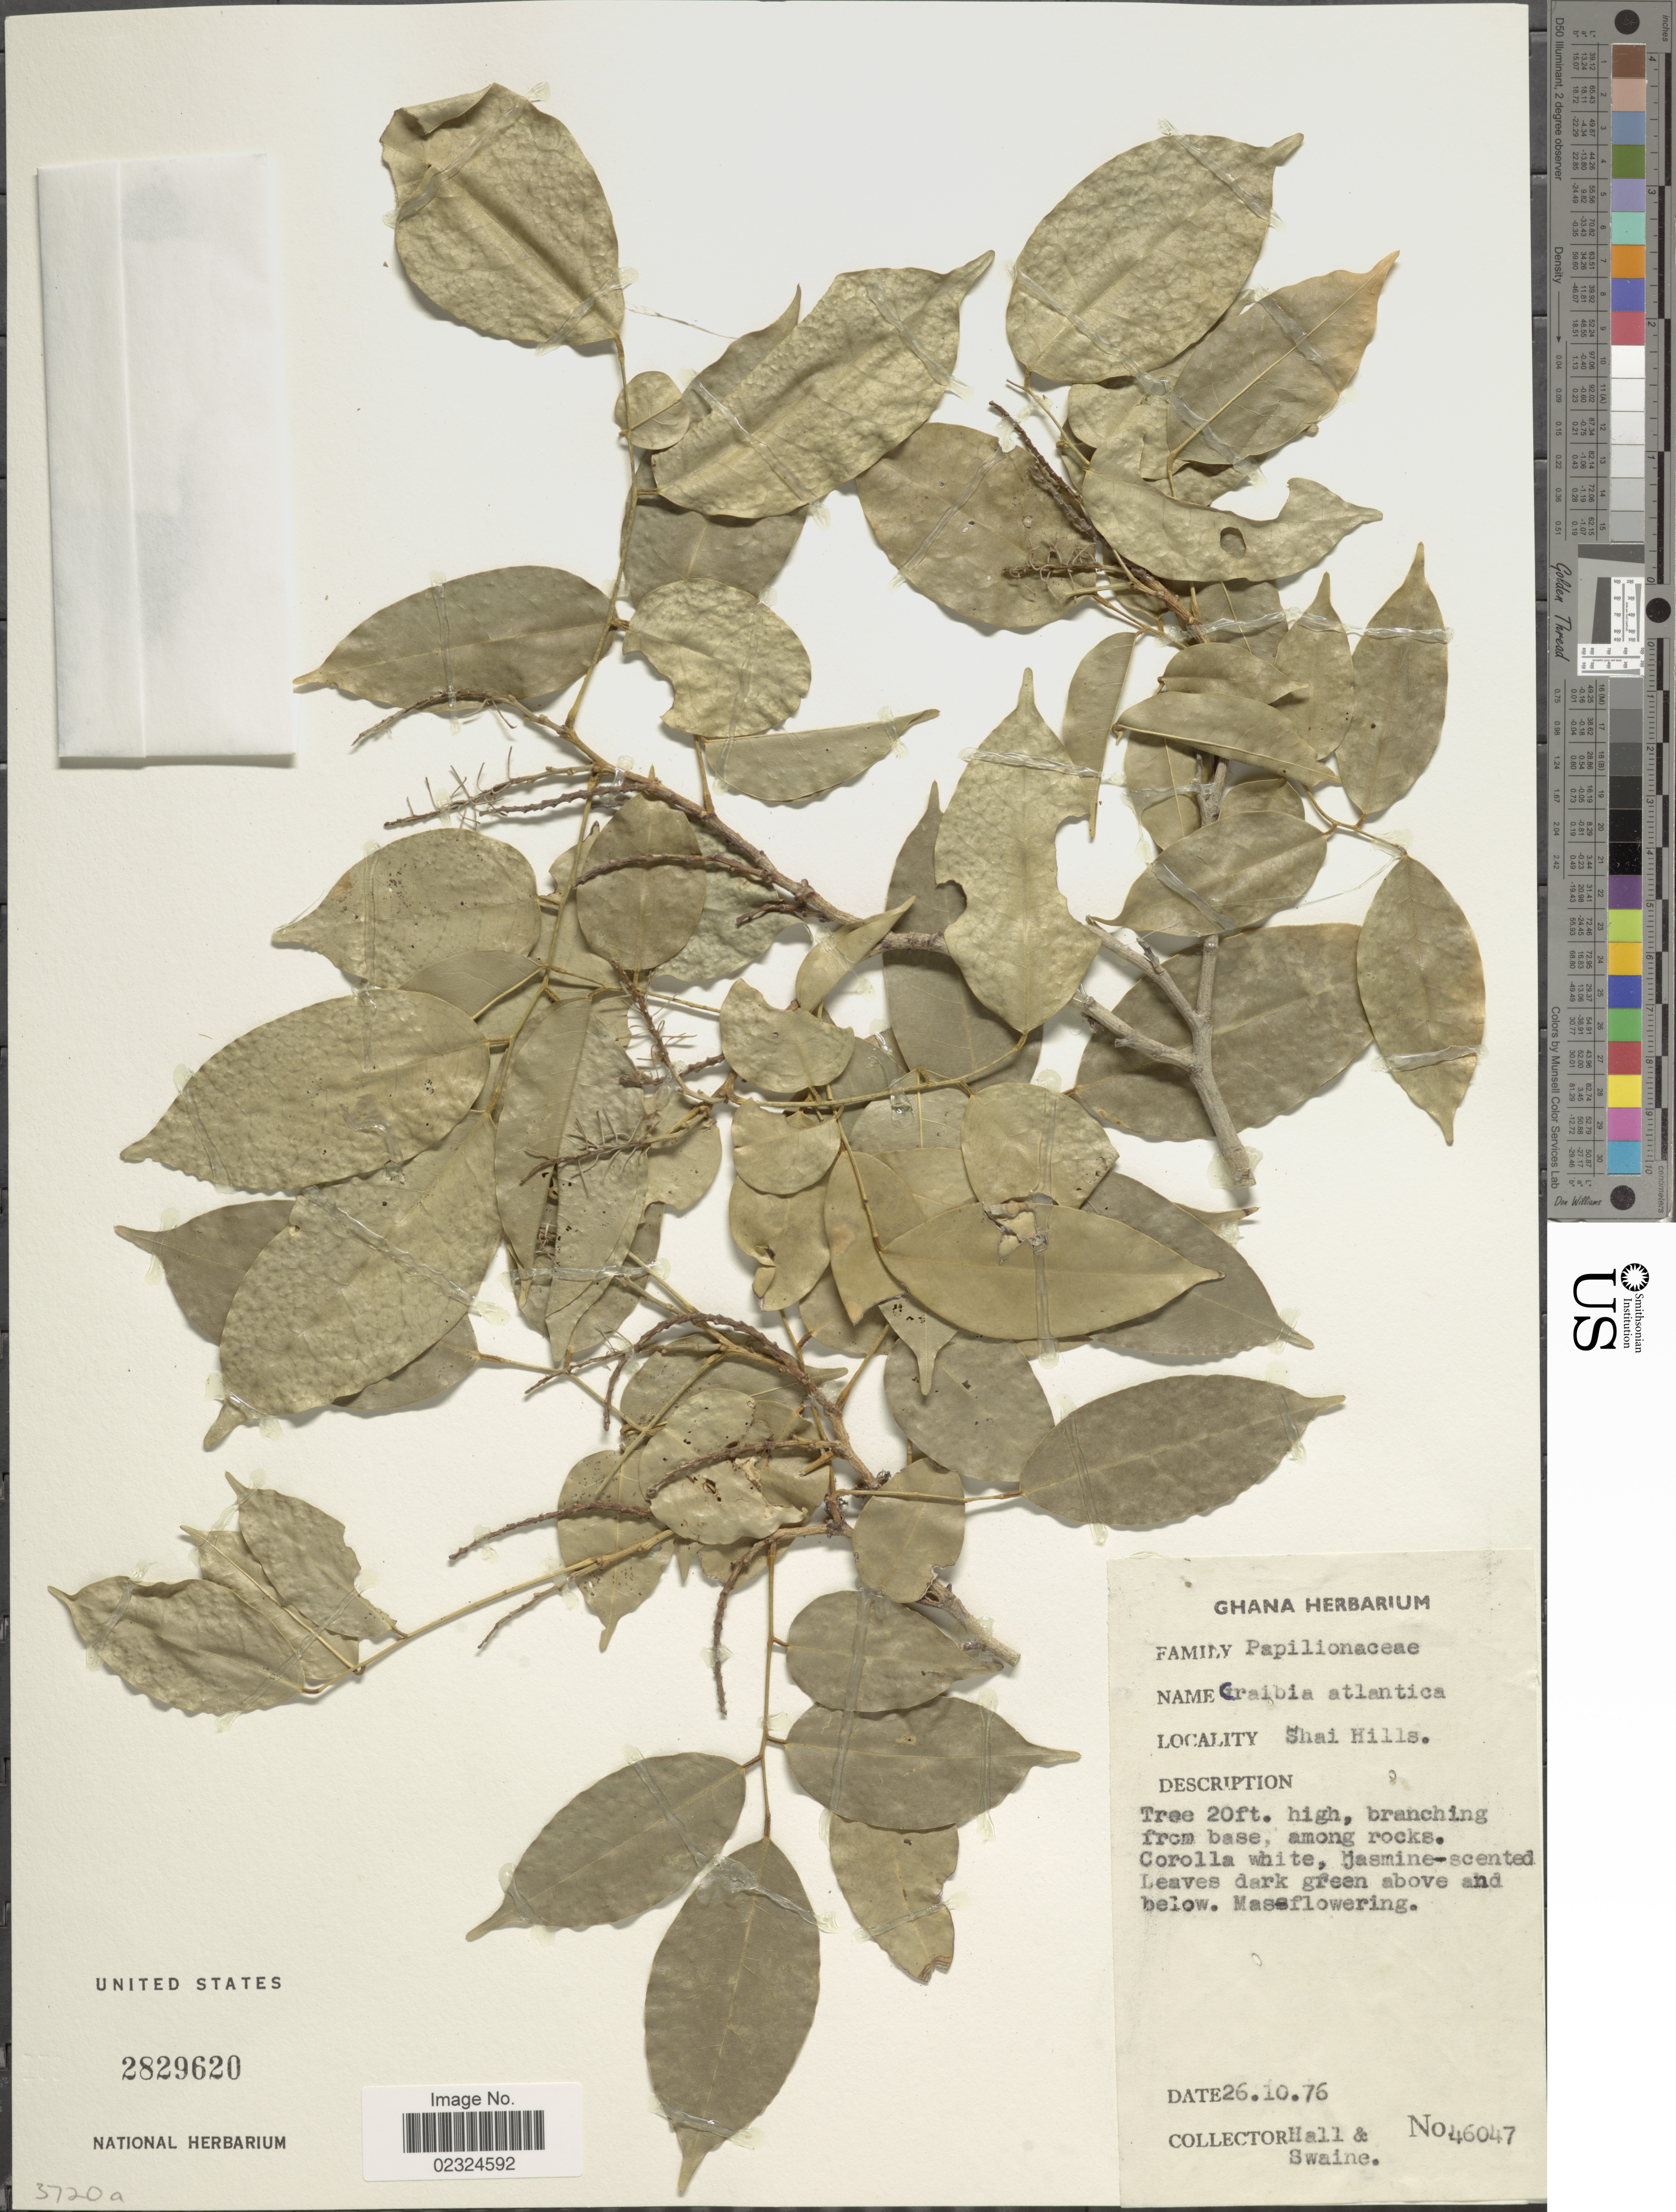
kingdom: Plantae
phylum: Tracheophyta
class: Magnoliopsida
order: Fabales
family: Fabaceae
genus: Craibia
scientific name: Craibia atlantica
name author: Dunn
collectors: -- Hall & M. Swaine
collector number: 46047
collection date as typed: Transcribed d/m/y: 26/10/76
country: Ghana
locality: Shai Hills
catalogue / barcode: US 2829620